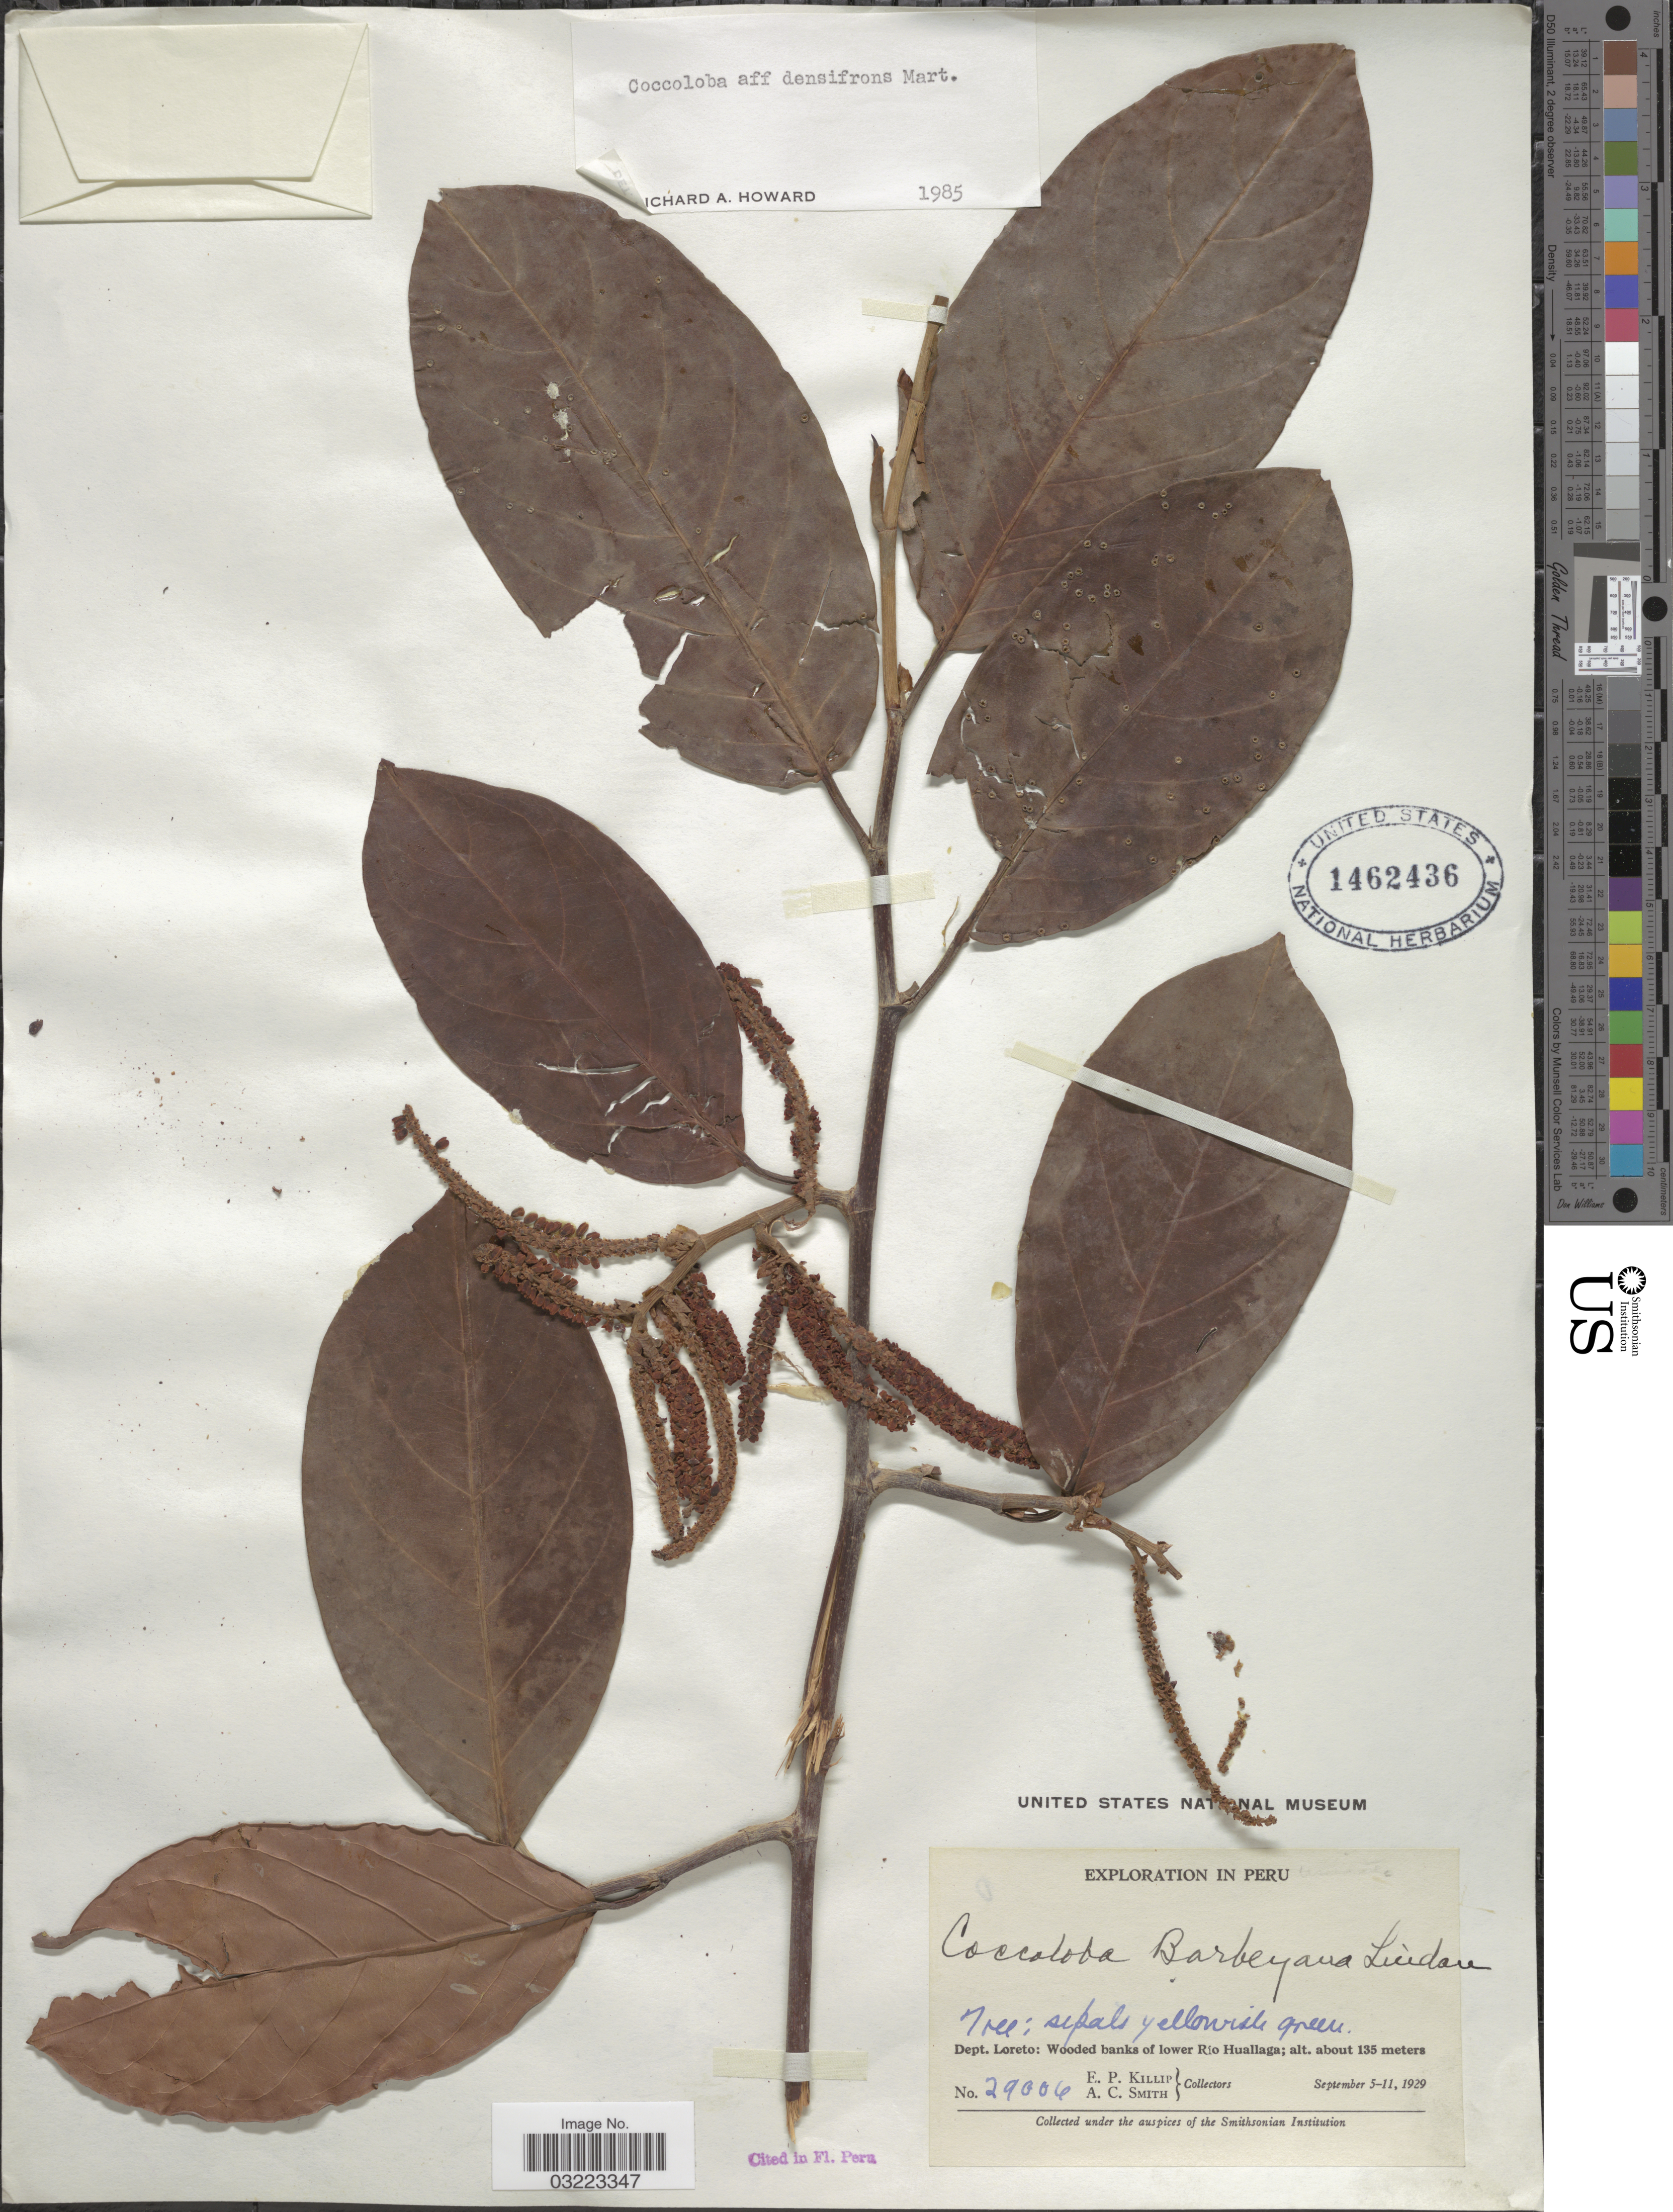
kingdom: Plantae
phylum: Tracheophyta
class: Magnoliopsida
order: Caryophyllales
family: Polygonaceae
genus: Coccoloba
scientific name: Coccoloba densifrons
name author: Mart. ex Meisn.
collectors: E. P. Killip & A. C. Smith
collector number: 29006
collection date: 1929-09-05/1929-09-11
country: Peru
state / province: Loreto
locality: Dept. Loreto: Wooded banks of lower Río Huallaga.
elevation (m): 135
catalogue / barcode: US 1462436